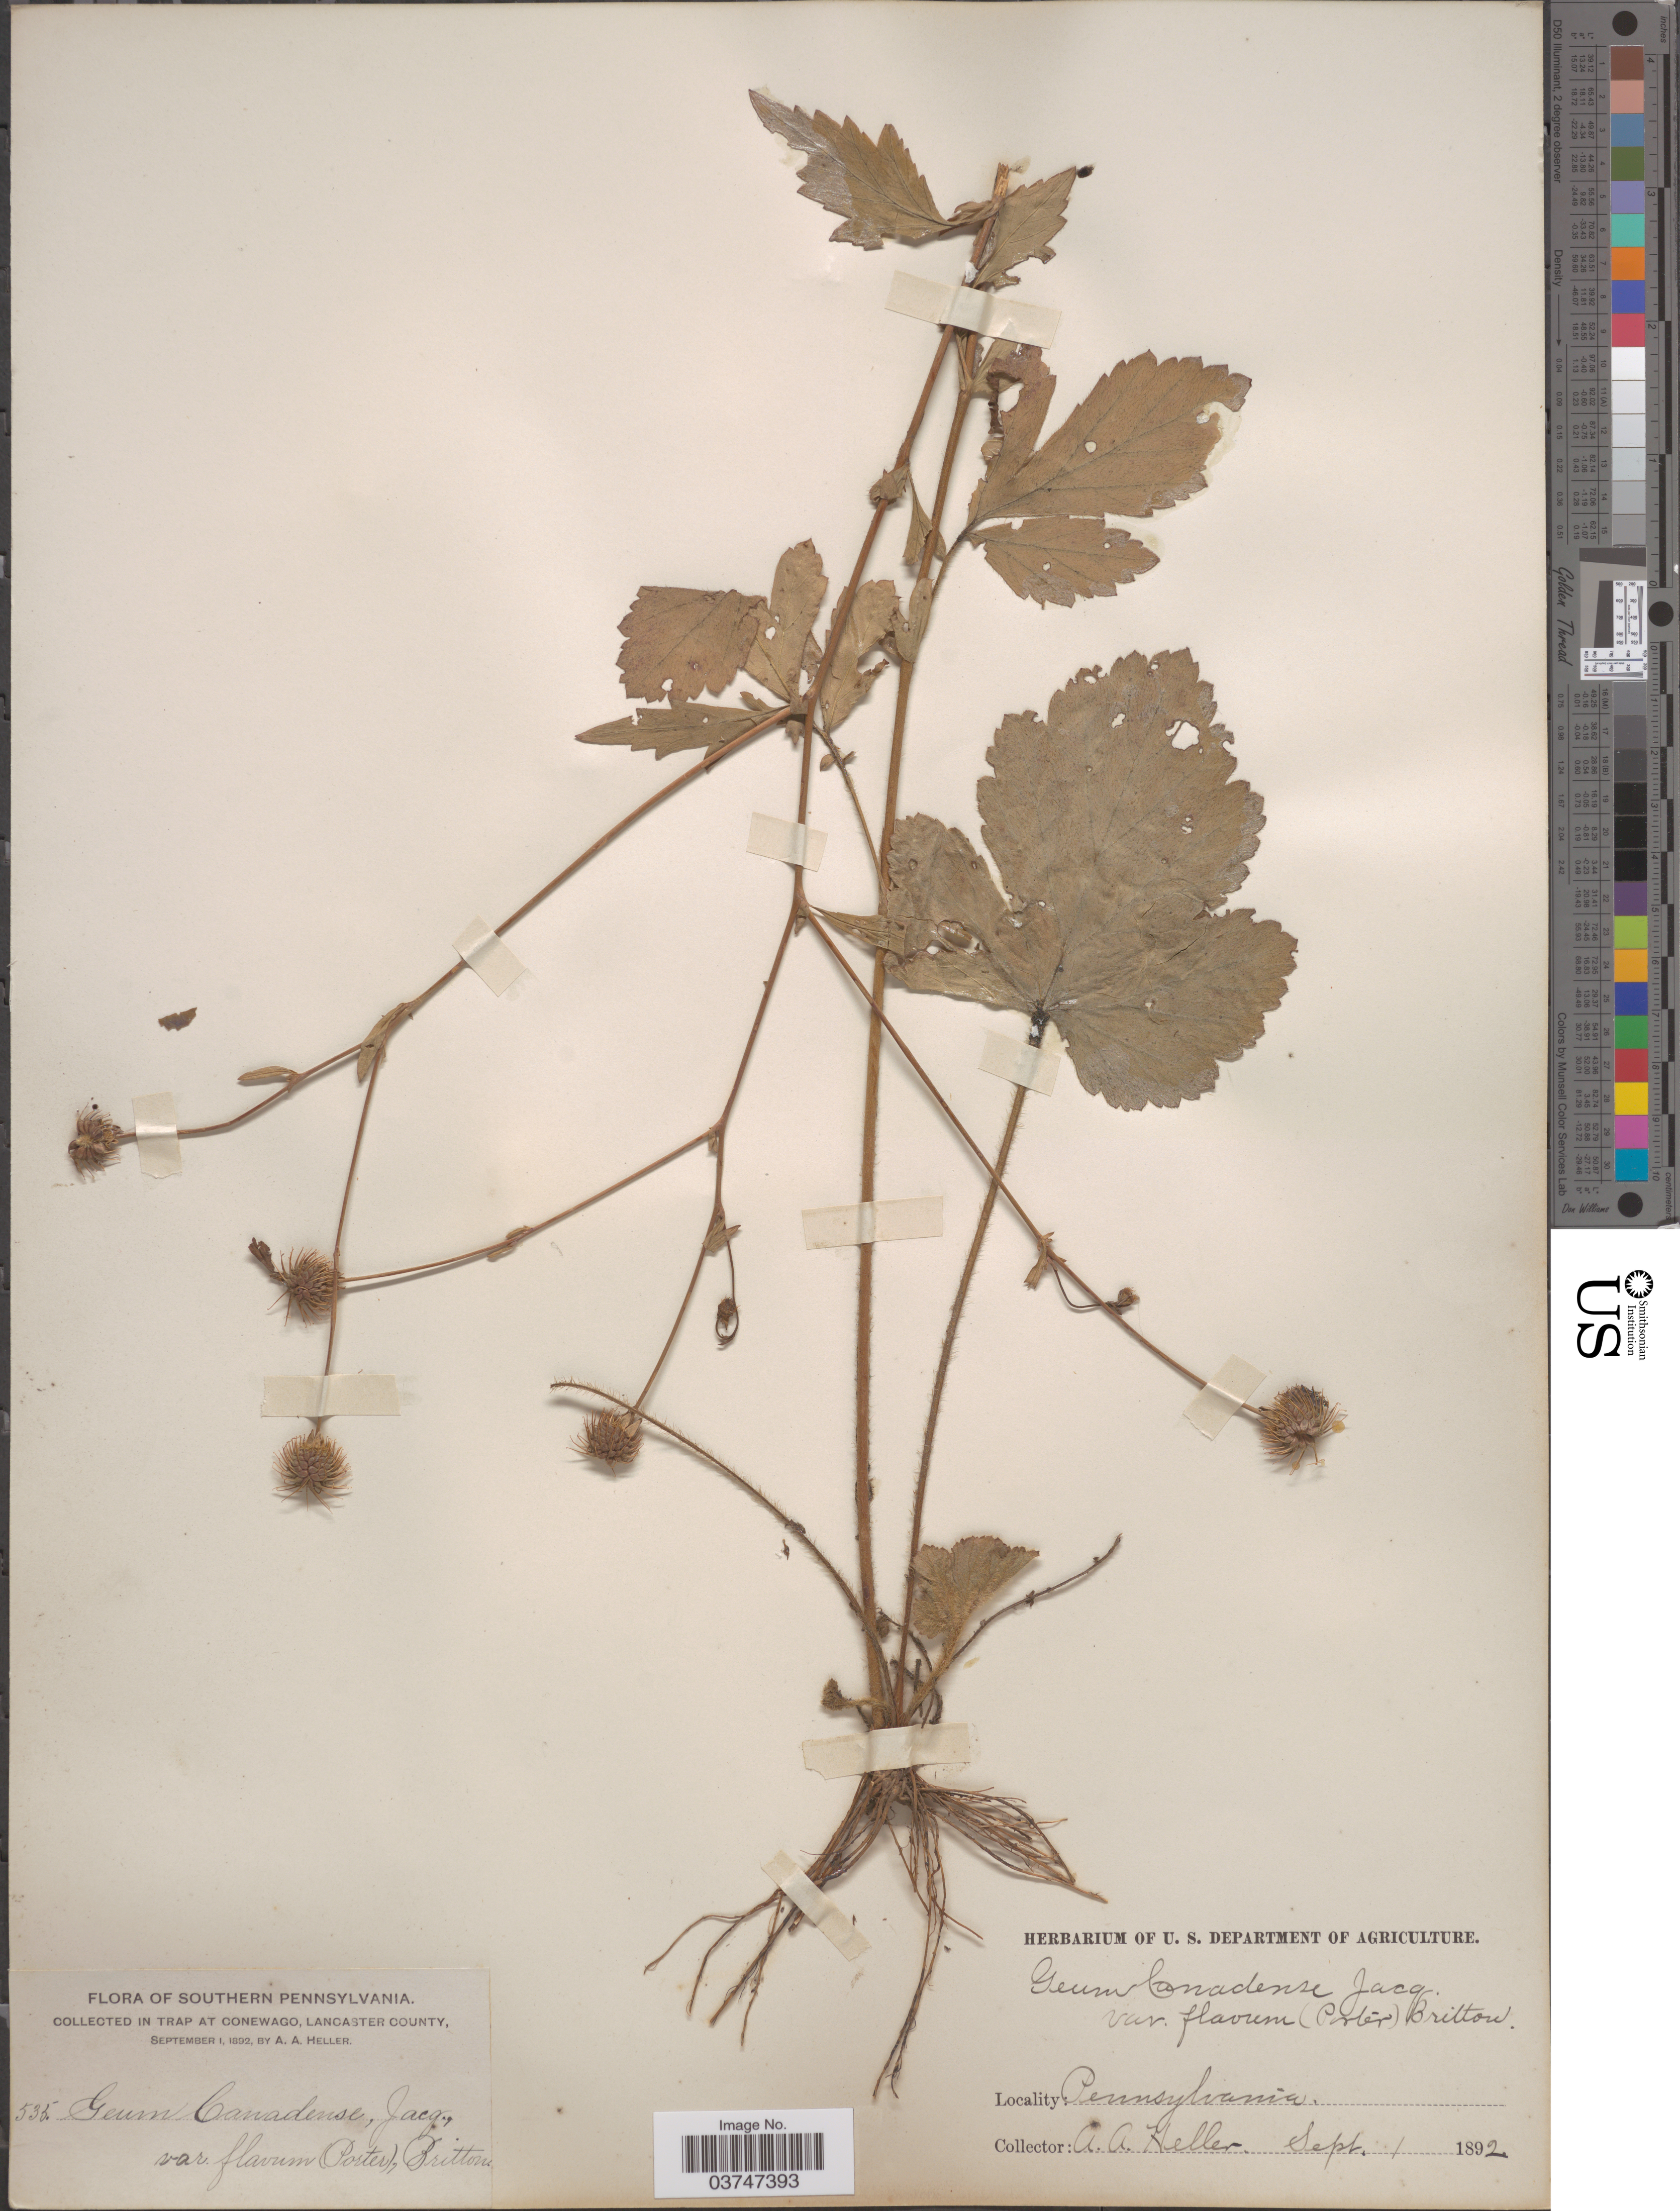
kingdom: Plantae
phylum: Tracheophyta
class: Magnoliopsida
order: Rosales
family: Rosaceae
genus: Geum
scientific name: Geum hirsutum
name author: Muhl. ex Link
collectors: A. A. Heller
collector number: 535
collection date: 1892-09-01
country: United States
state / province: Pennsylvania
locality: Southern Pennsylvania. In trap in Conewago, Lancaster County.